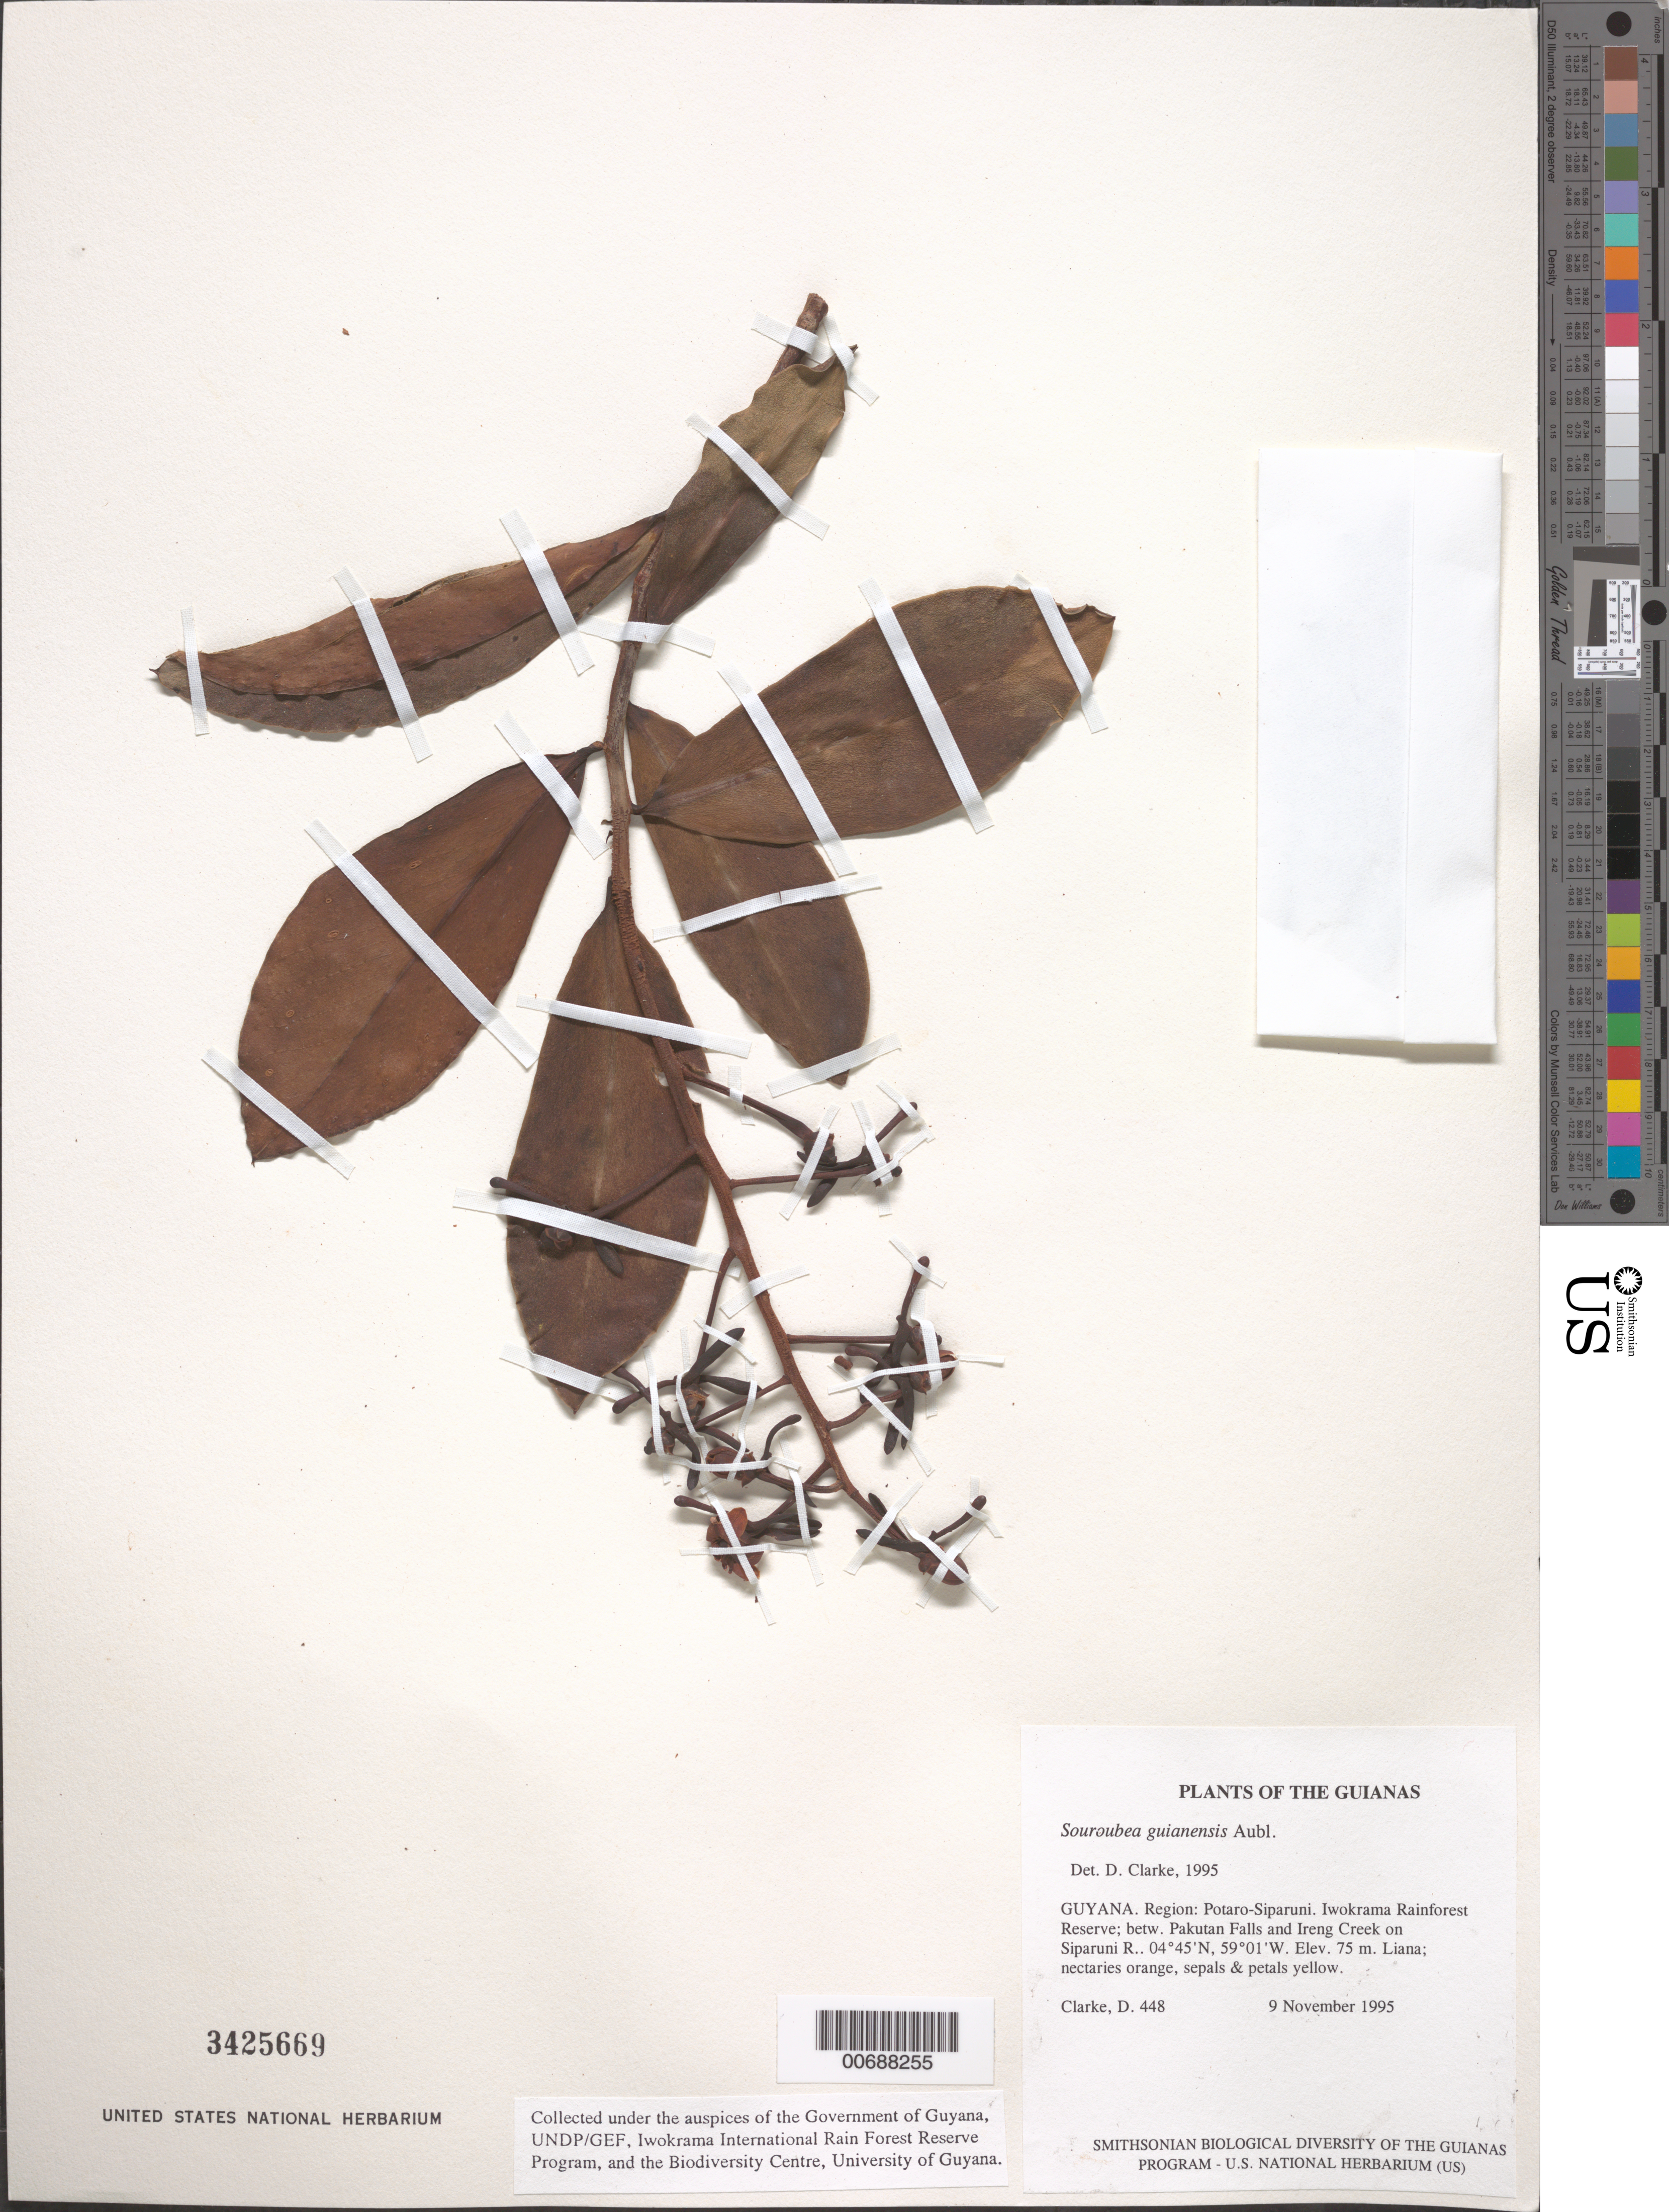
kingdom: Plantae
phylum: Tracheophyta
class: Magnoliopsida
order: Ericales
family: Marcgraviaceae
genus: Souroubea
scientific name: Souroubea guianensis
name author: Aubl.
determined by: Stuber, S.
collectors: H. D. Clarke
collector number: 448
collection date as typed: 9 November 1995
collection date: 1995-11-09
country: Guyana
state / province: Potaro-Siparuni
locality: Iwokrama Rainforest Reserve; betw. Pakutau Falls and Ireng Creek on Siparuni R.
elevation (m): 75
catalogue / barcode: US 3425669